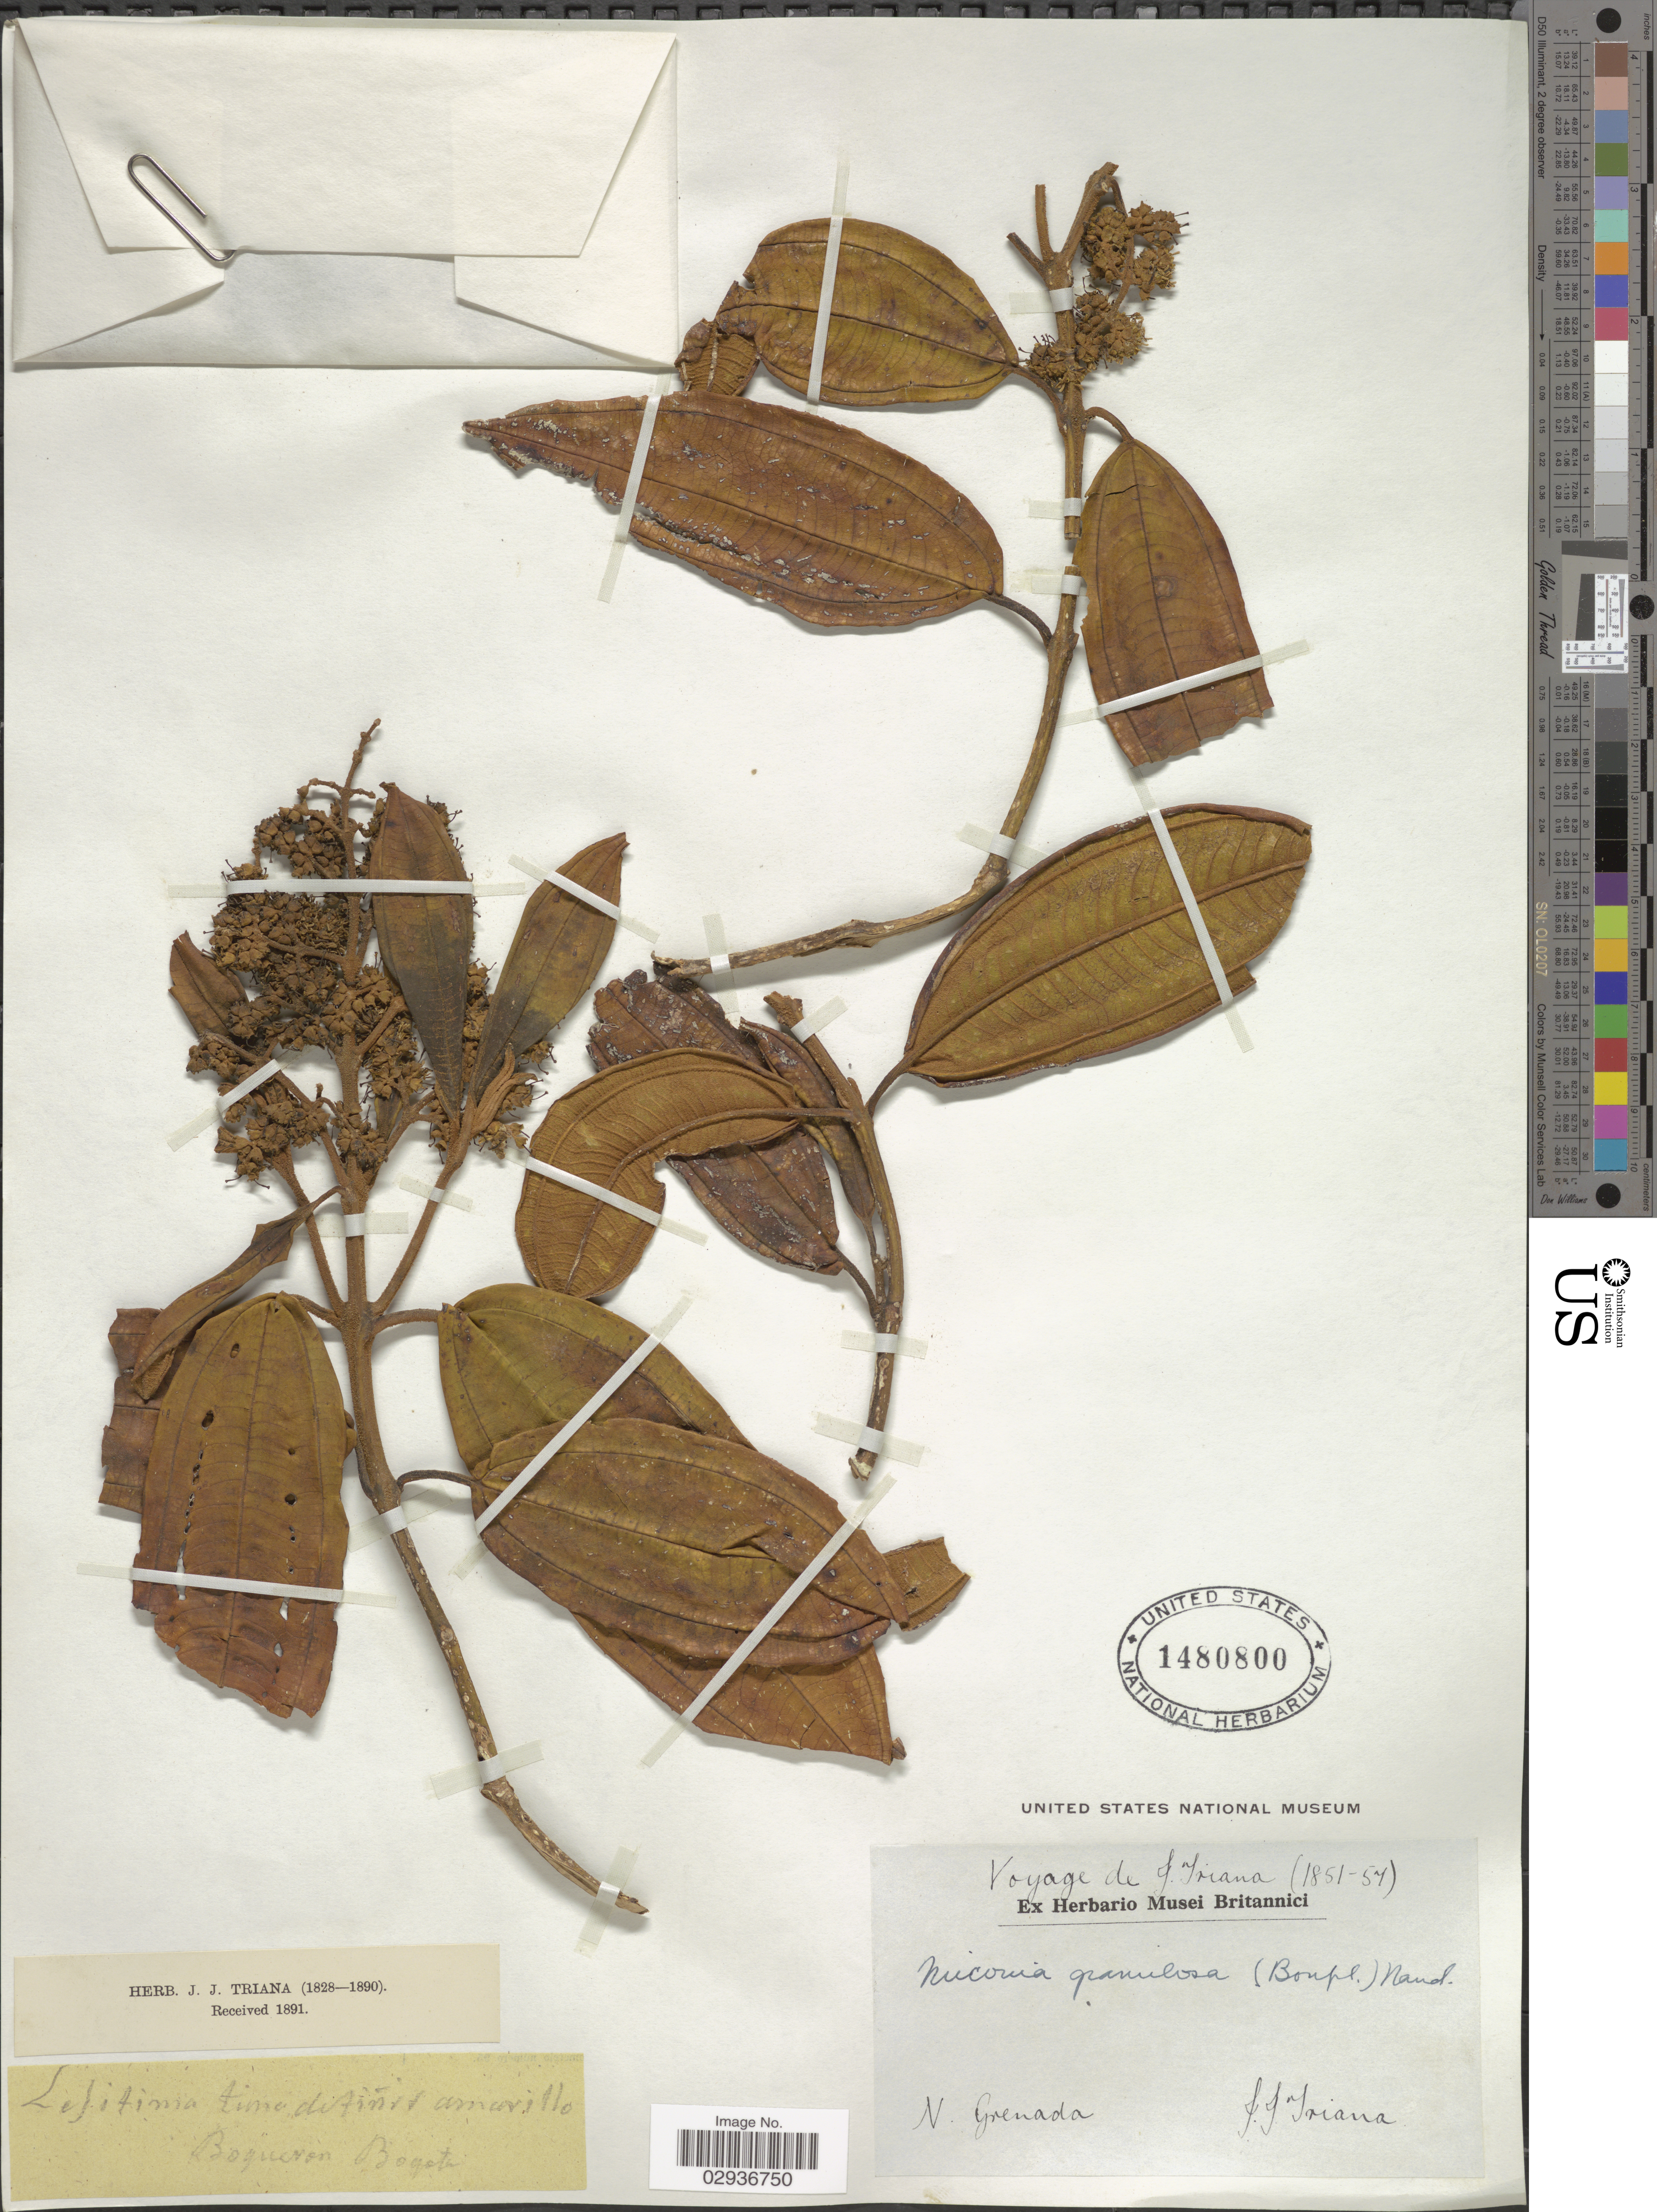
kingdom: Plantae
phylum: Tracheophyta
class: Magnoliopsida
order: Myrtales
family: Melastomataceae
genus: Miconia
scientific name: Miconia biappendiculata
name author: (Naudin) L. Uribe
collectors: J. J. Triana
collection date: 1851/1857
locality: N. Grenada.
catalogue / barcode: US 1480800